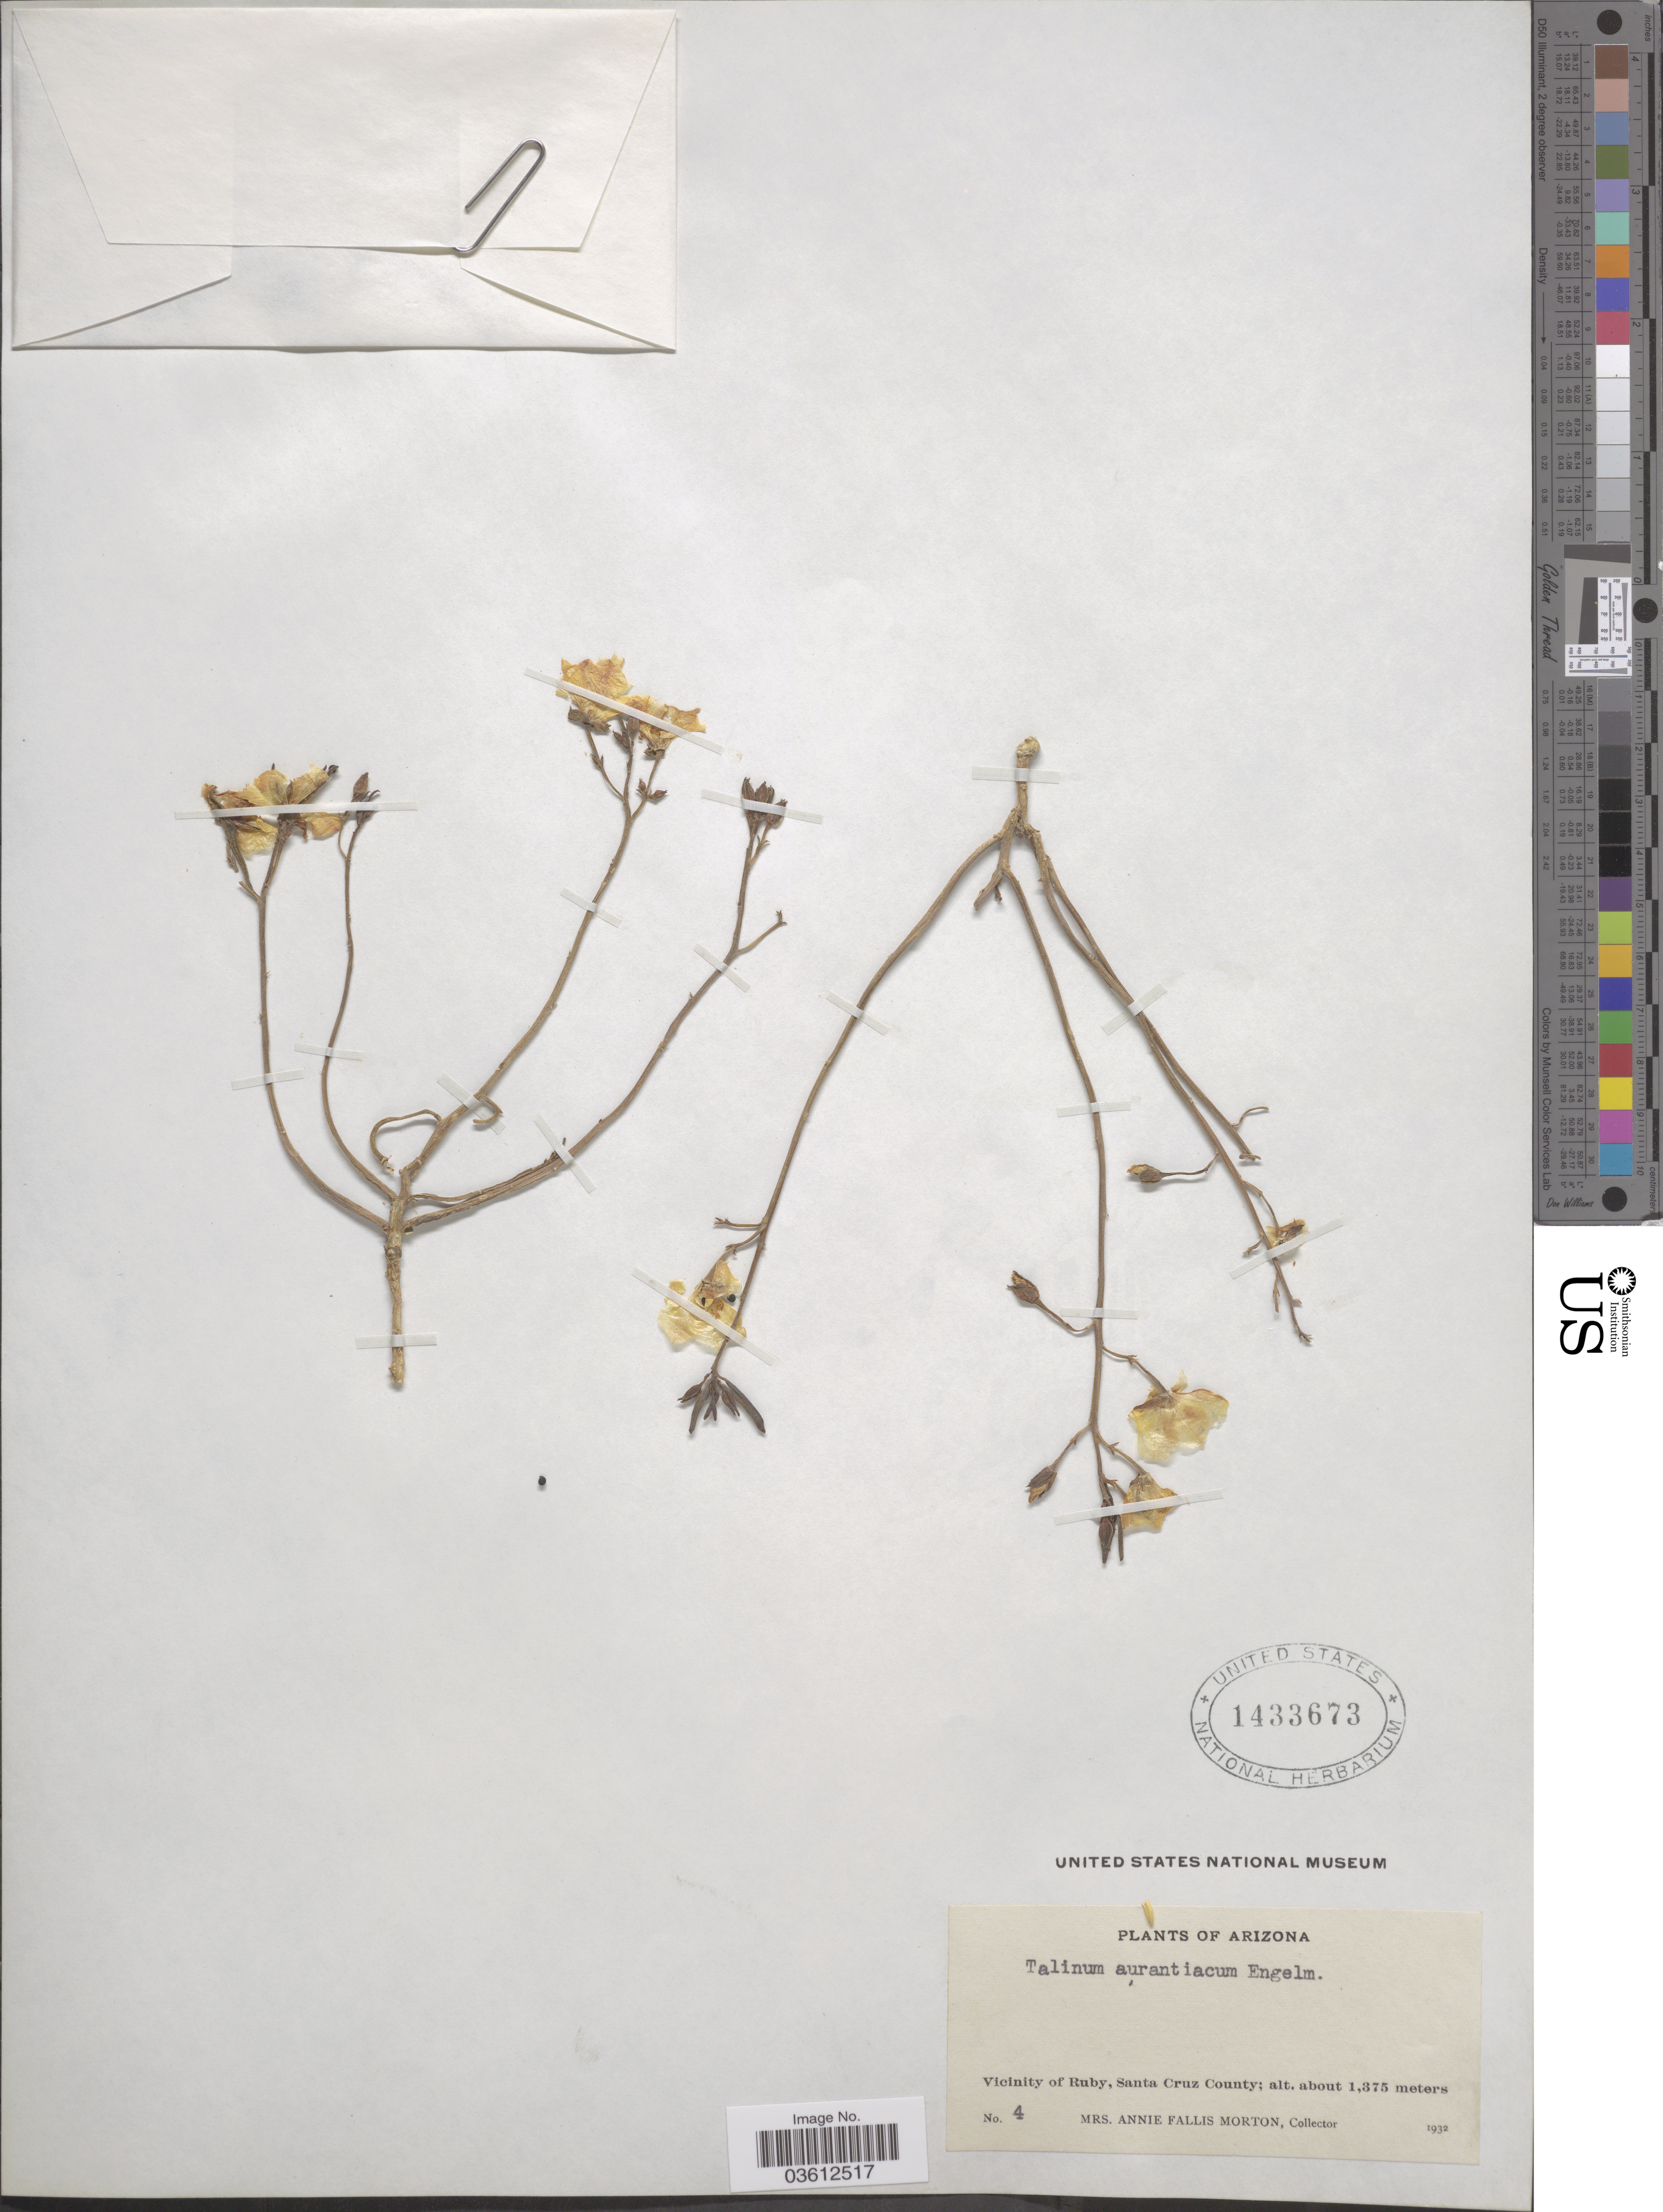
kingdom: Plantae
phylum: Tracheophyta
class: Magnoliopsida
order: Caryophyllales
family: Talinaceae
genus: Talinum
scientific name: Talinum aurantiacum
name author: Engelm. in A. Gray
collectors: A. F. Morton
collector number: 4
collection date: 1932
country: United States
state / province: Arizona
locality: Vicinity of Ruby, Santa Cruz County,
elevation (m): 1375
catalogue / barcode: US 1433673